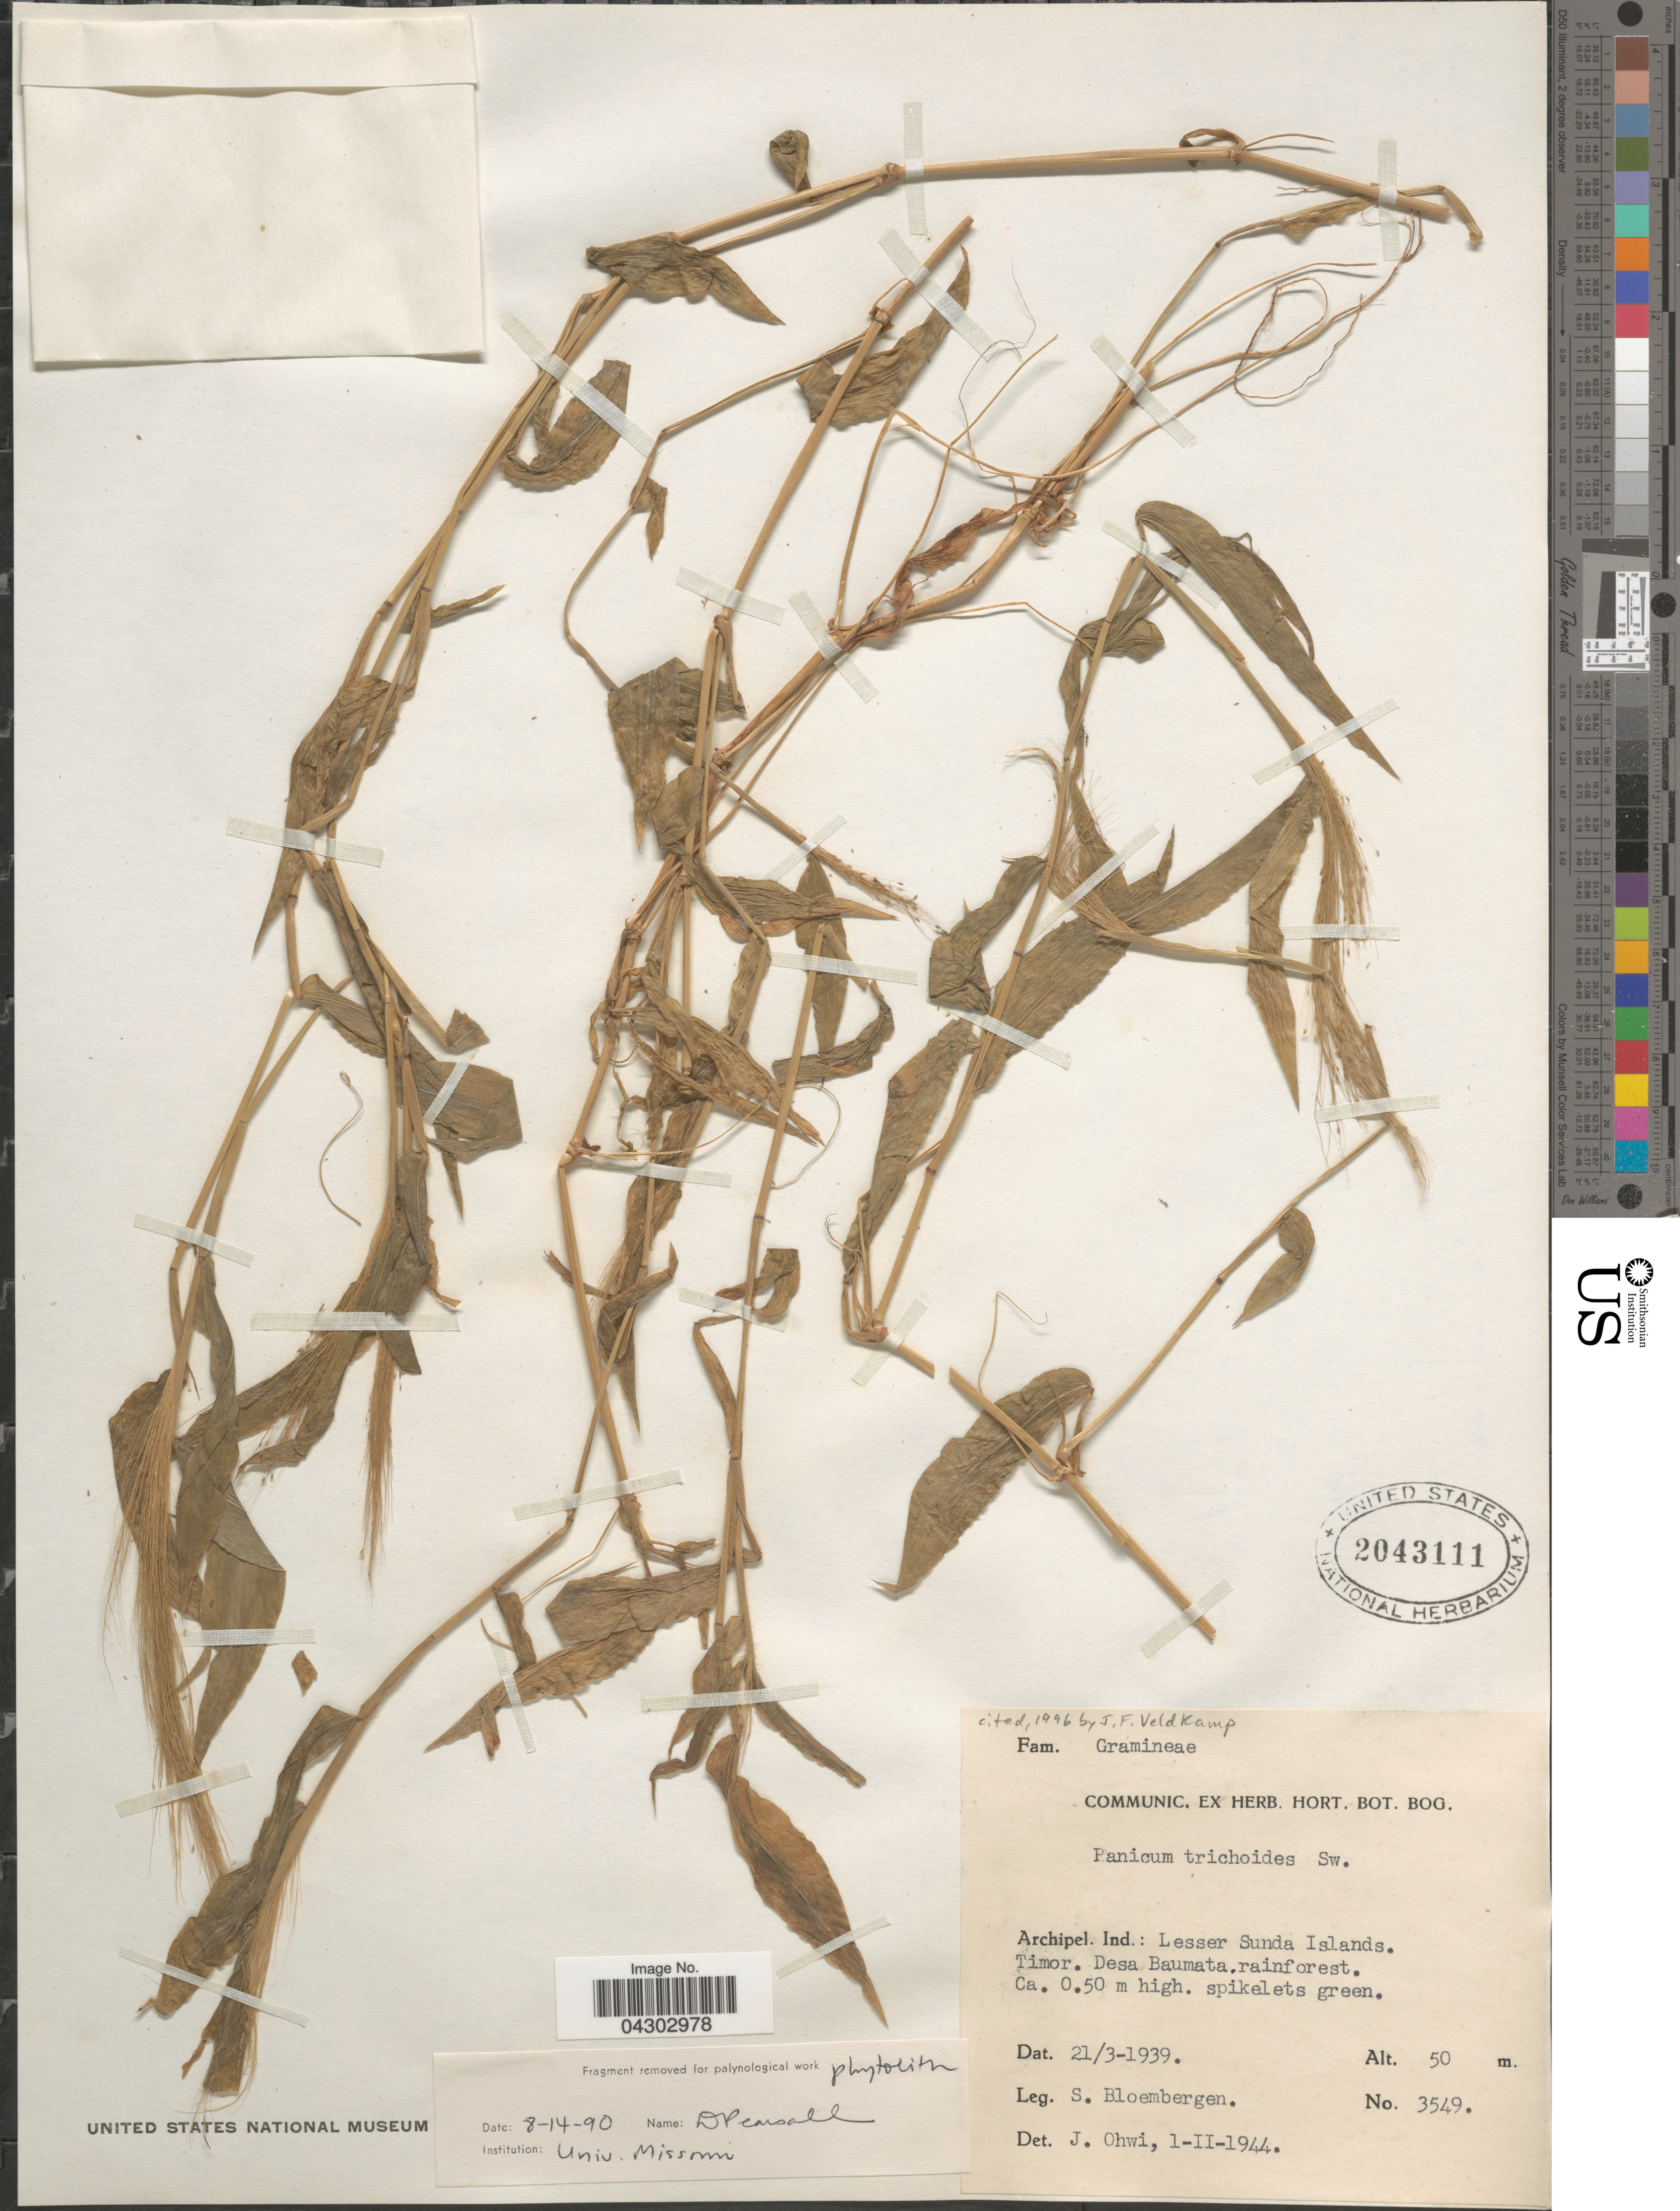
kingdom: Plantae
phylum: Tracheophyta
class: Liliopsida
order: Poales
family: Poaceae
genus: Panicum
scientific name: Panicum trichoides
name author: Sw.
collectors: S. Bloembergen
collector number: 3549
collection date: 1939-03-21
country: Indonesia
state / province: Nusa Tenggara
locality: Archipel. Ind.: Lesser Sunda Islands. Timor. Desa Baumata.rainforest.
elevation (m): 50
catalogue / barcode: US 2043111